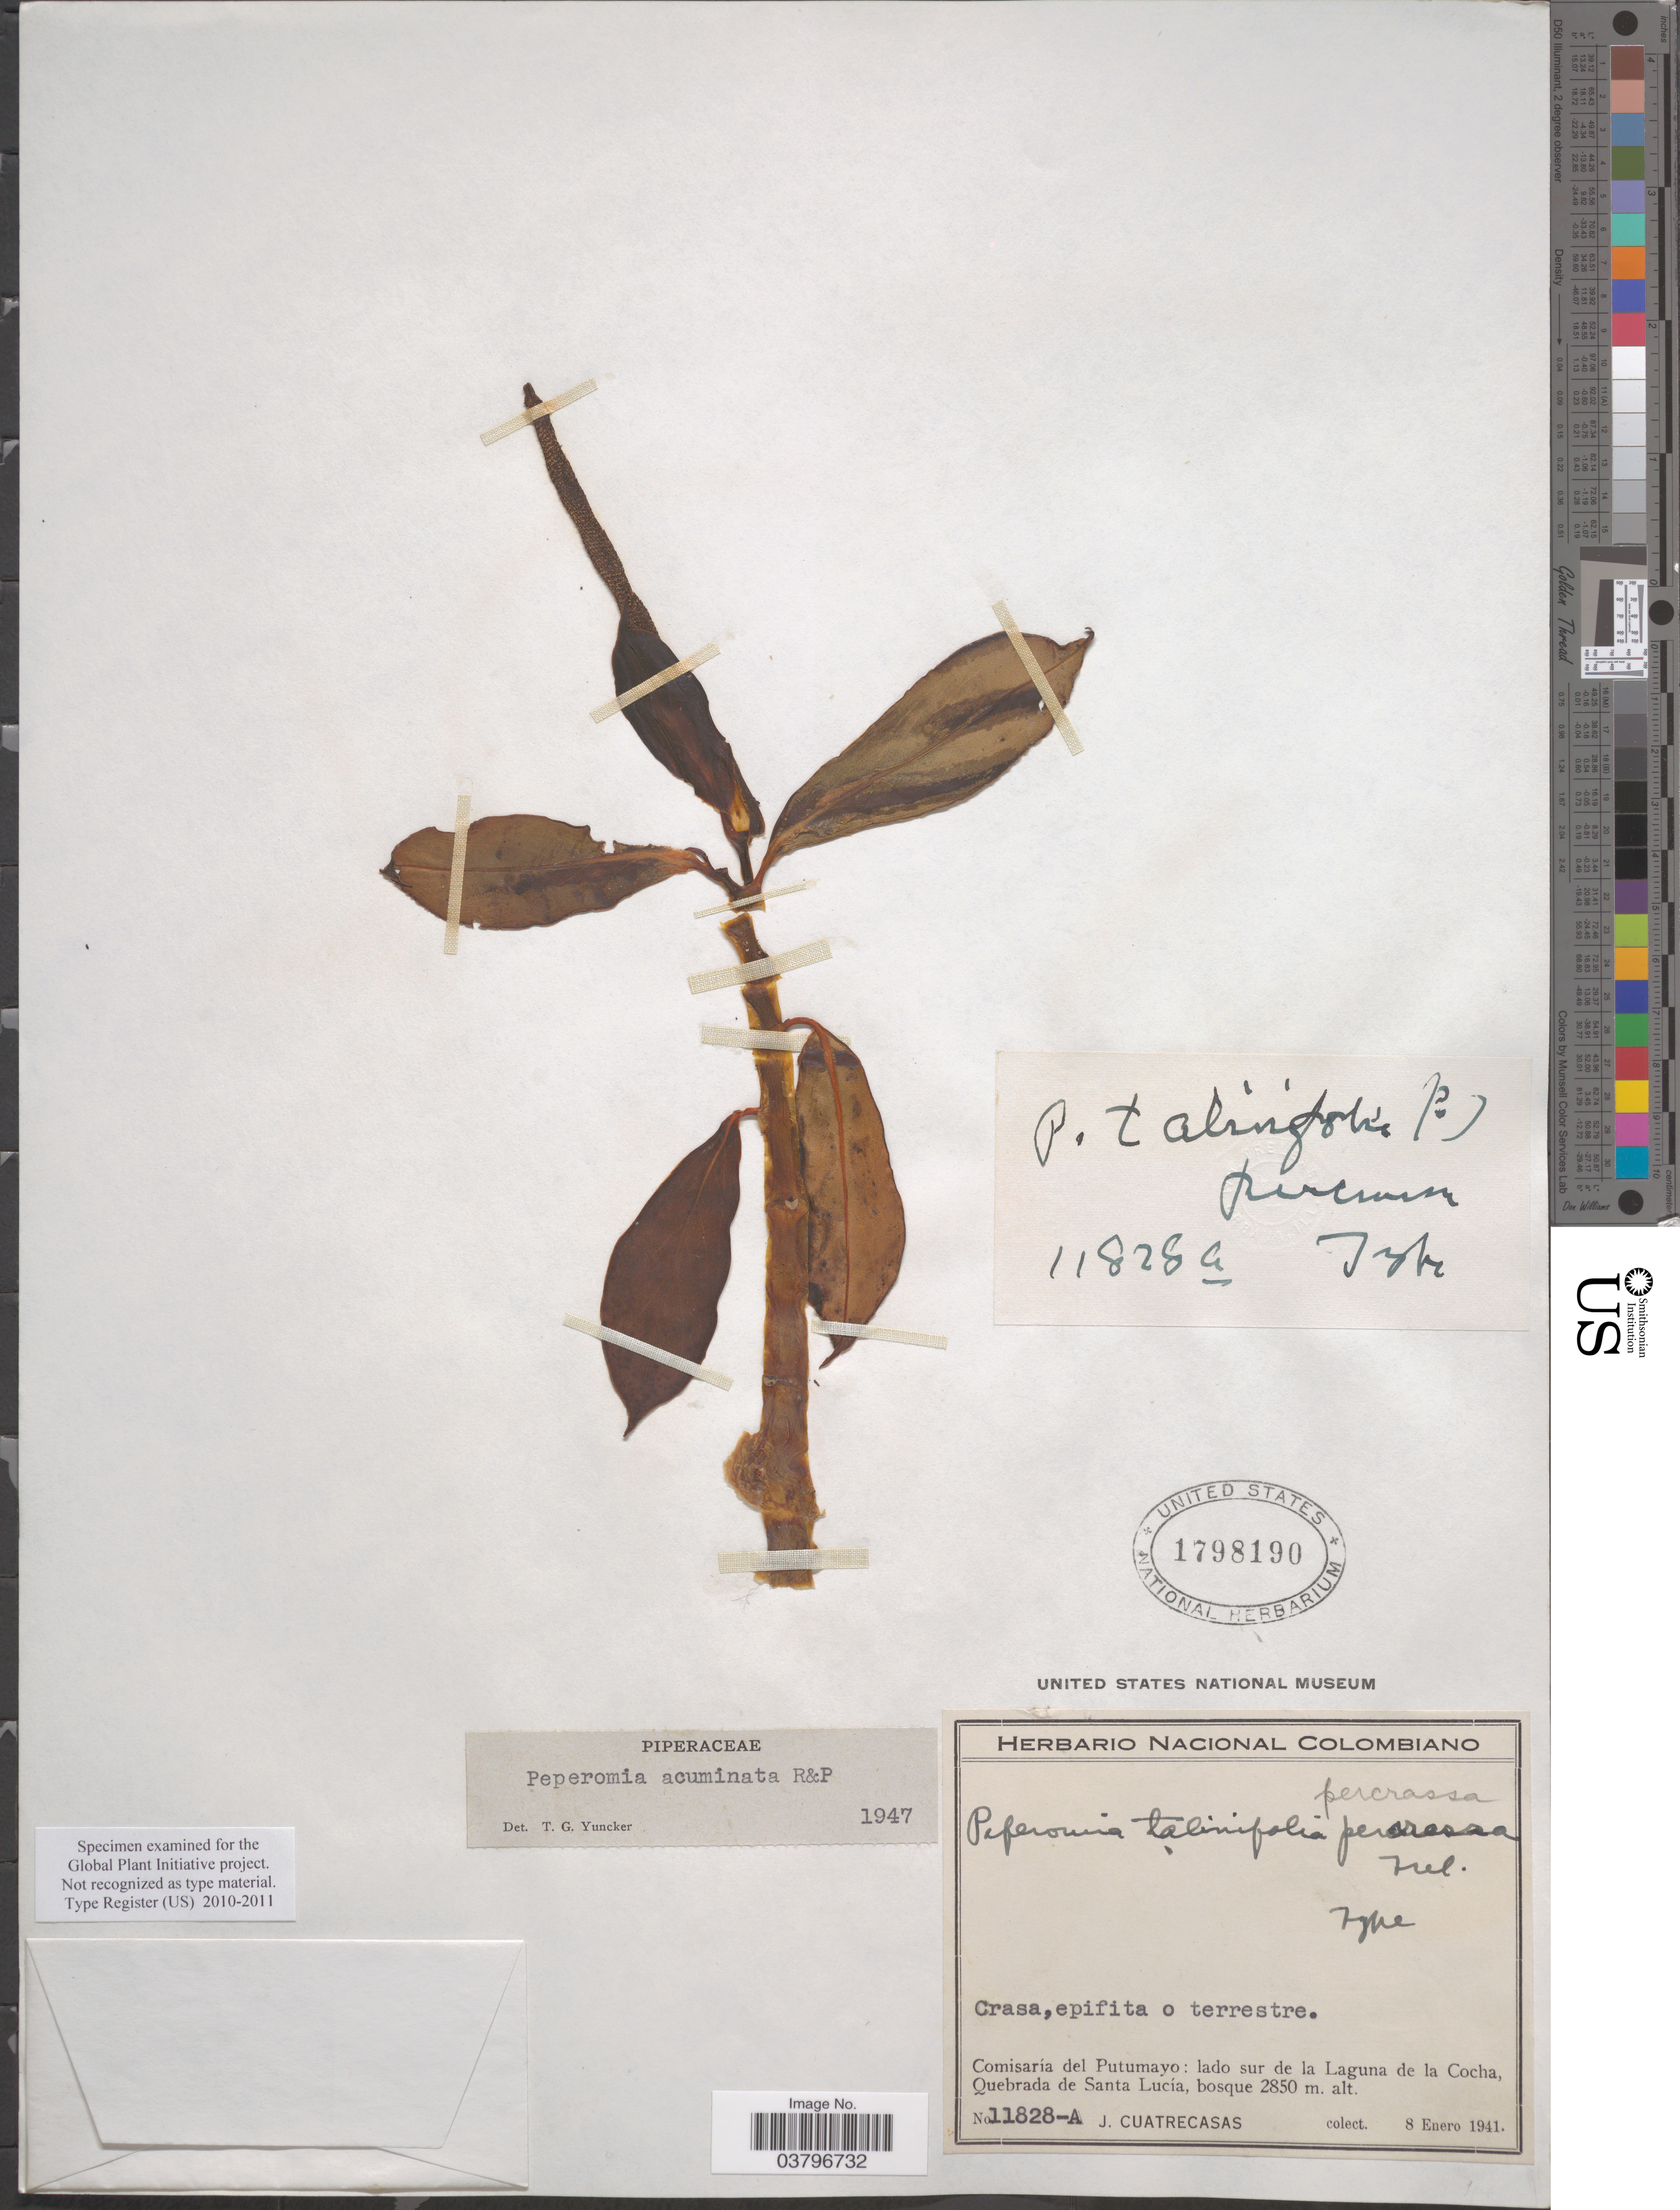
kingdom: Plantae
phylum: Tracheophyta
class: Magnoliopsida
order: Piperales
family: Piperaceae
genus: Peperomia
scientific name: Peperomia acuminata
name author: Ruiz & Pav.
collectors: J. Cuatrecasas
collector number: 11828-A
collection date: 1941-01-08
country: Colombia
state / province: Putumayo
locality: Comisaría del Putumayo: lado sur de la Laguna de la Cocha, Quebrada de Santa Lucía.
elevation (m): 2850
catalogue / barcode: US 1798190